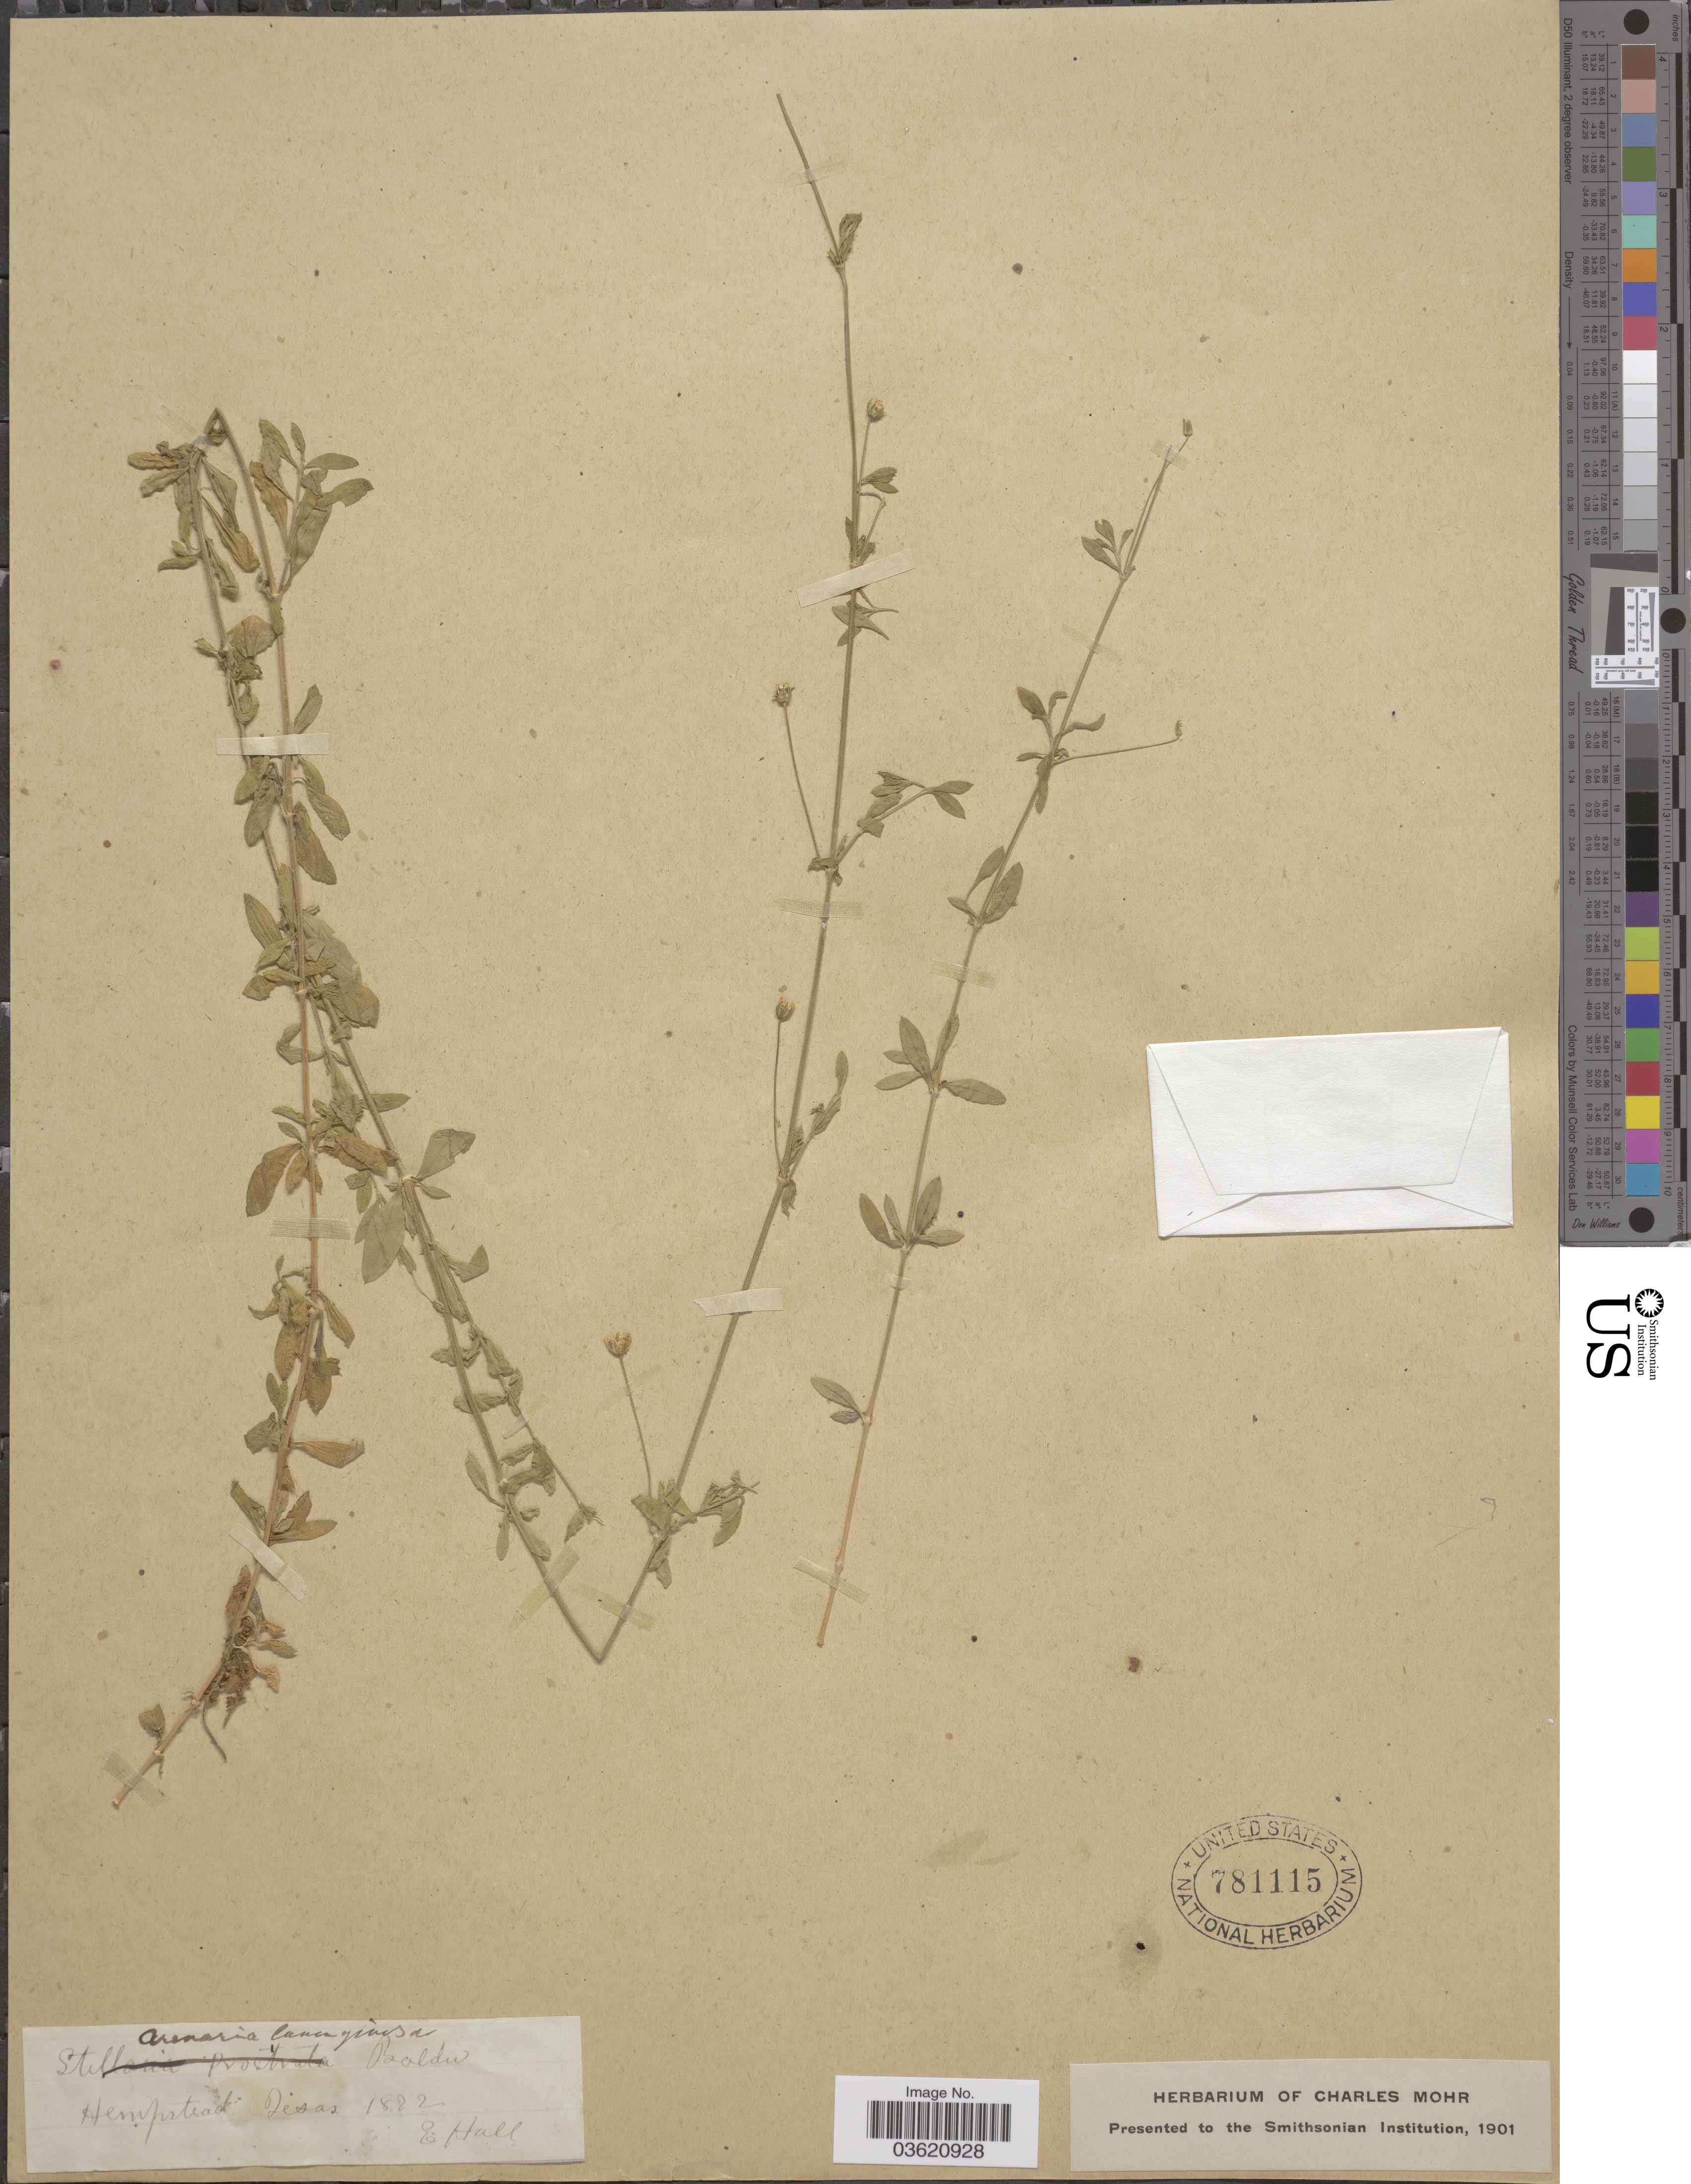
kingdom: Plantae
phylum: Tracheophyta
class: Magnoliopsida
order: Caryophyllales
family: Caryophyllaceae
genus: Arenaria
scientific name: Arenaria lanuginosa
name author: (Michx.) Rohrb.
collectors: E. Hall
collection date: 1872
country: United States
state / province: Texas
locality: Hempstead.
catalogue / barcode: US 781115